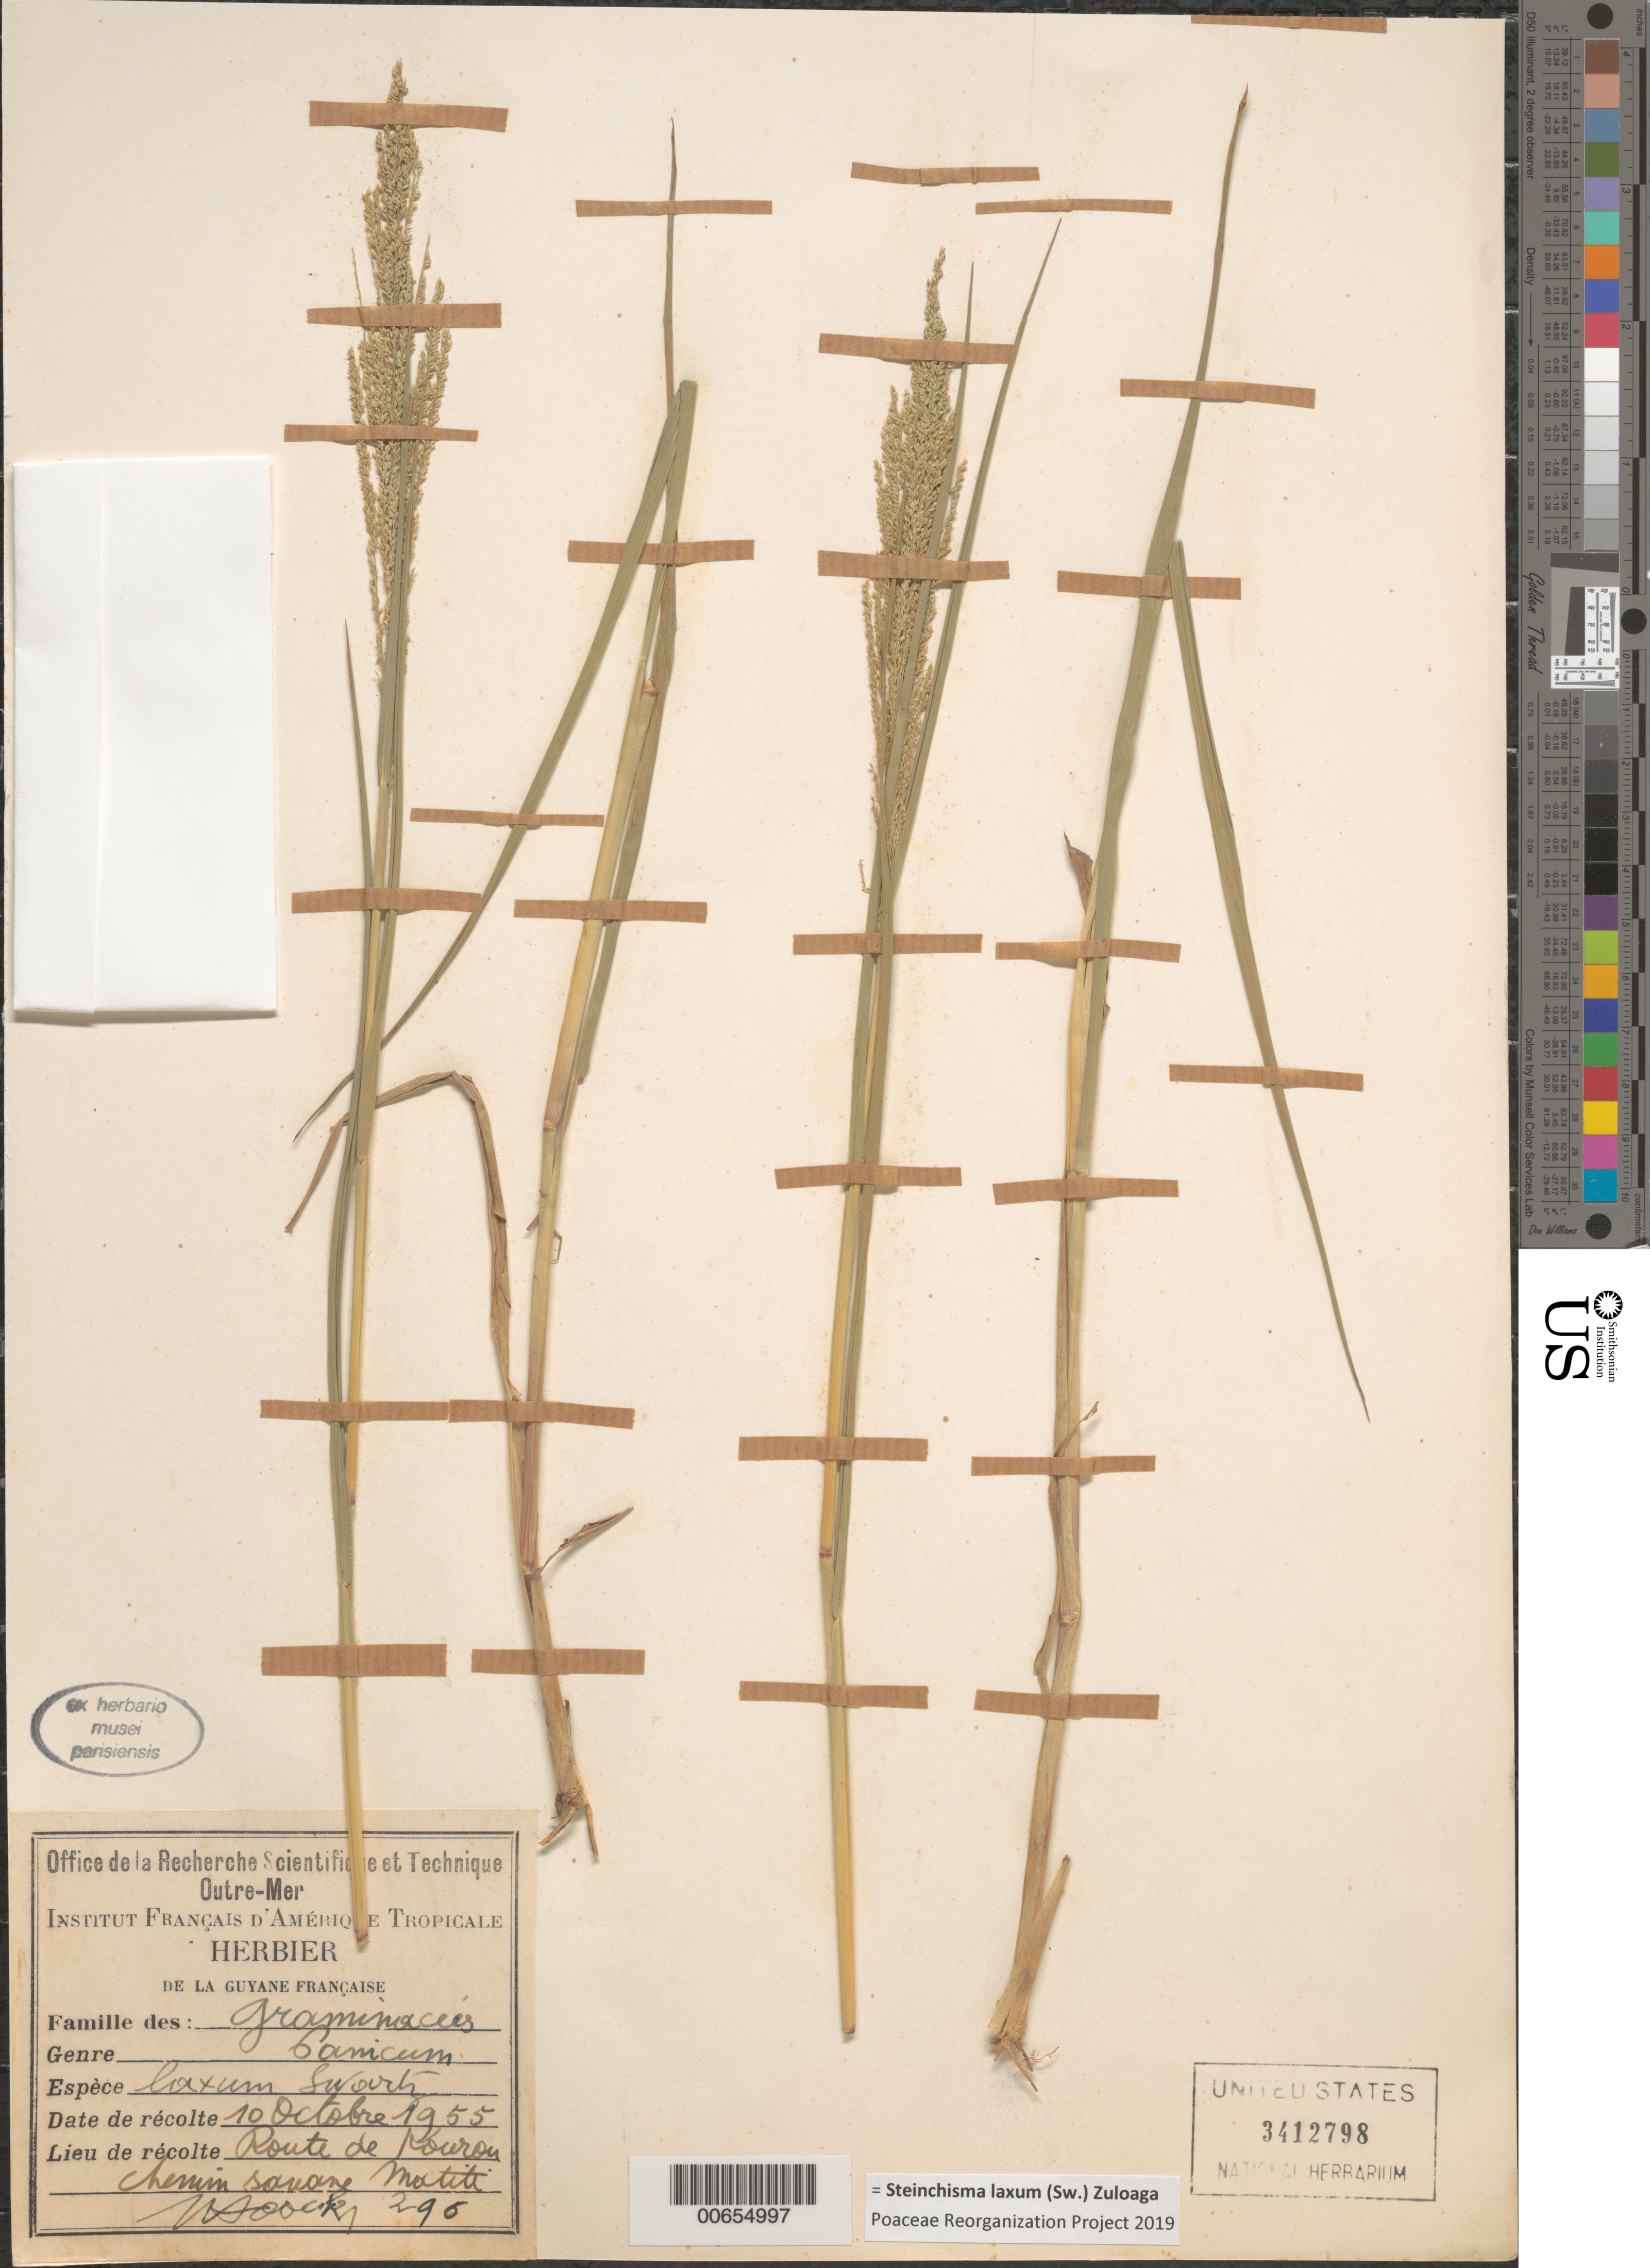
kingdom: Plantae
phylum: Tracheophyta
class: Liliopsida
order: Poales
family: Poaceae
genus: Panicum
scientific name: Panicum laxum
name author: Sw.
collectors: J. Hoock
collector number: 296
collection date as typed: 10-Oct-55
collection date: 1955-10-10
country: French Guiana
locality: Route de Kourou, chemin Savane Matiti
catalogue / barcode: US 3412798